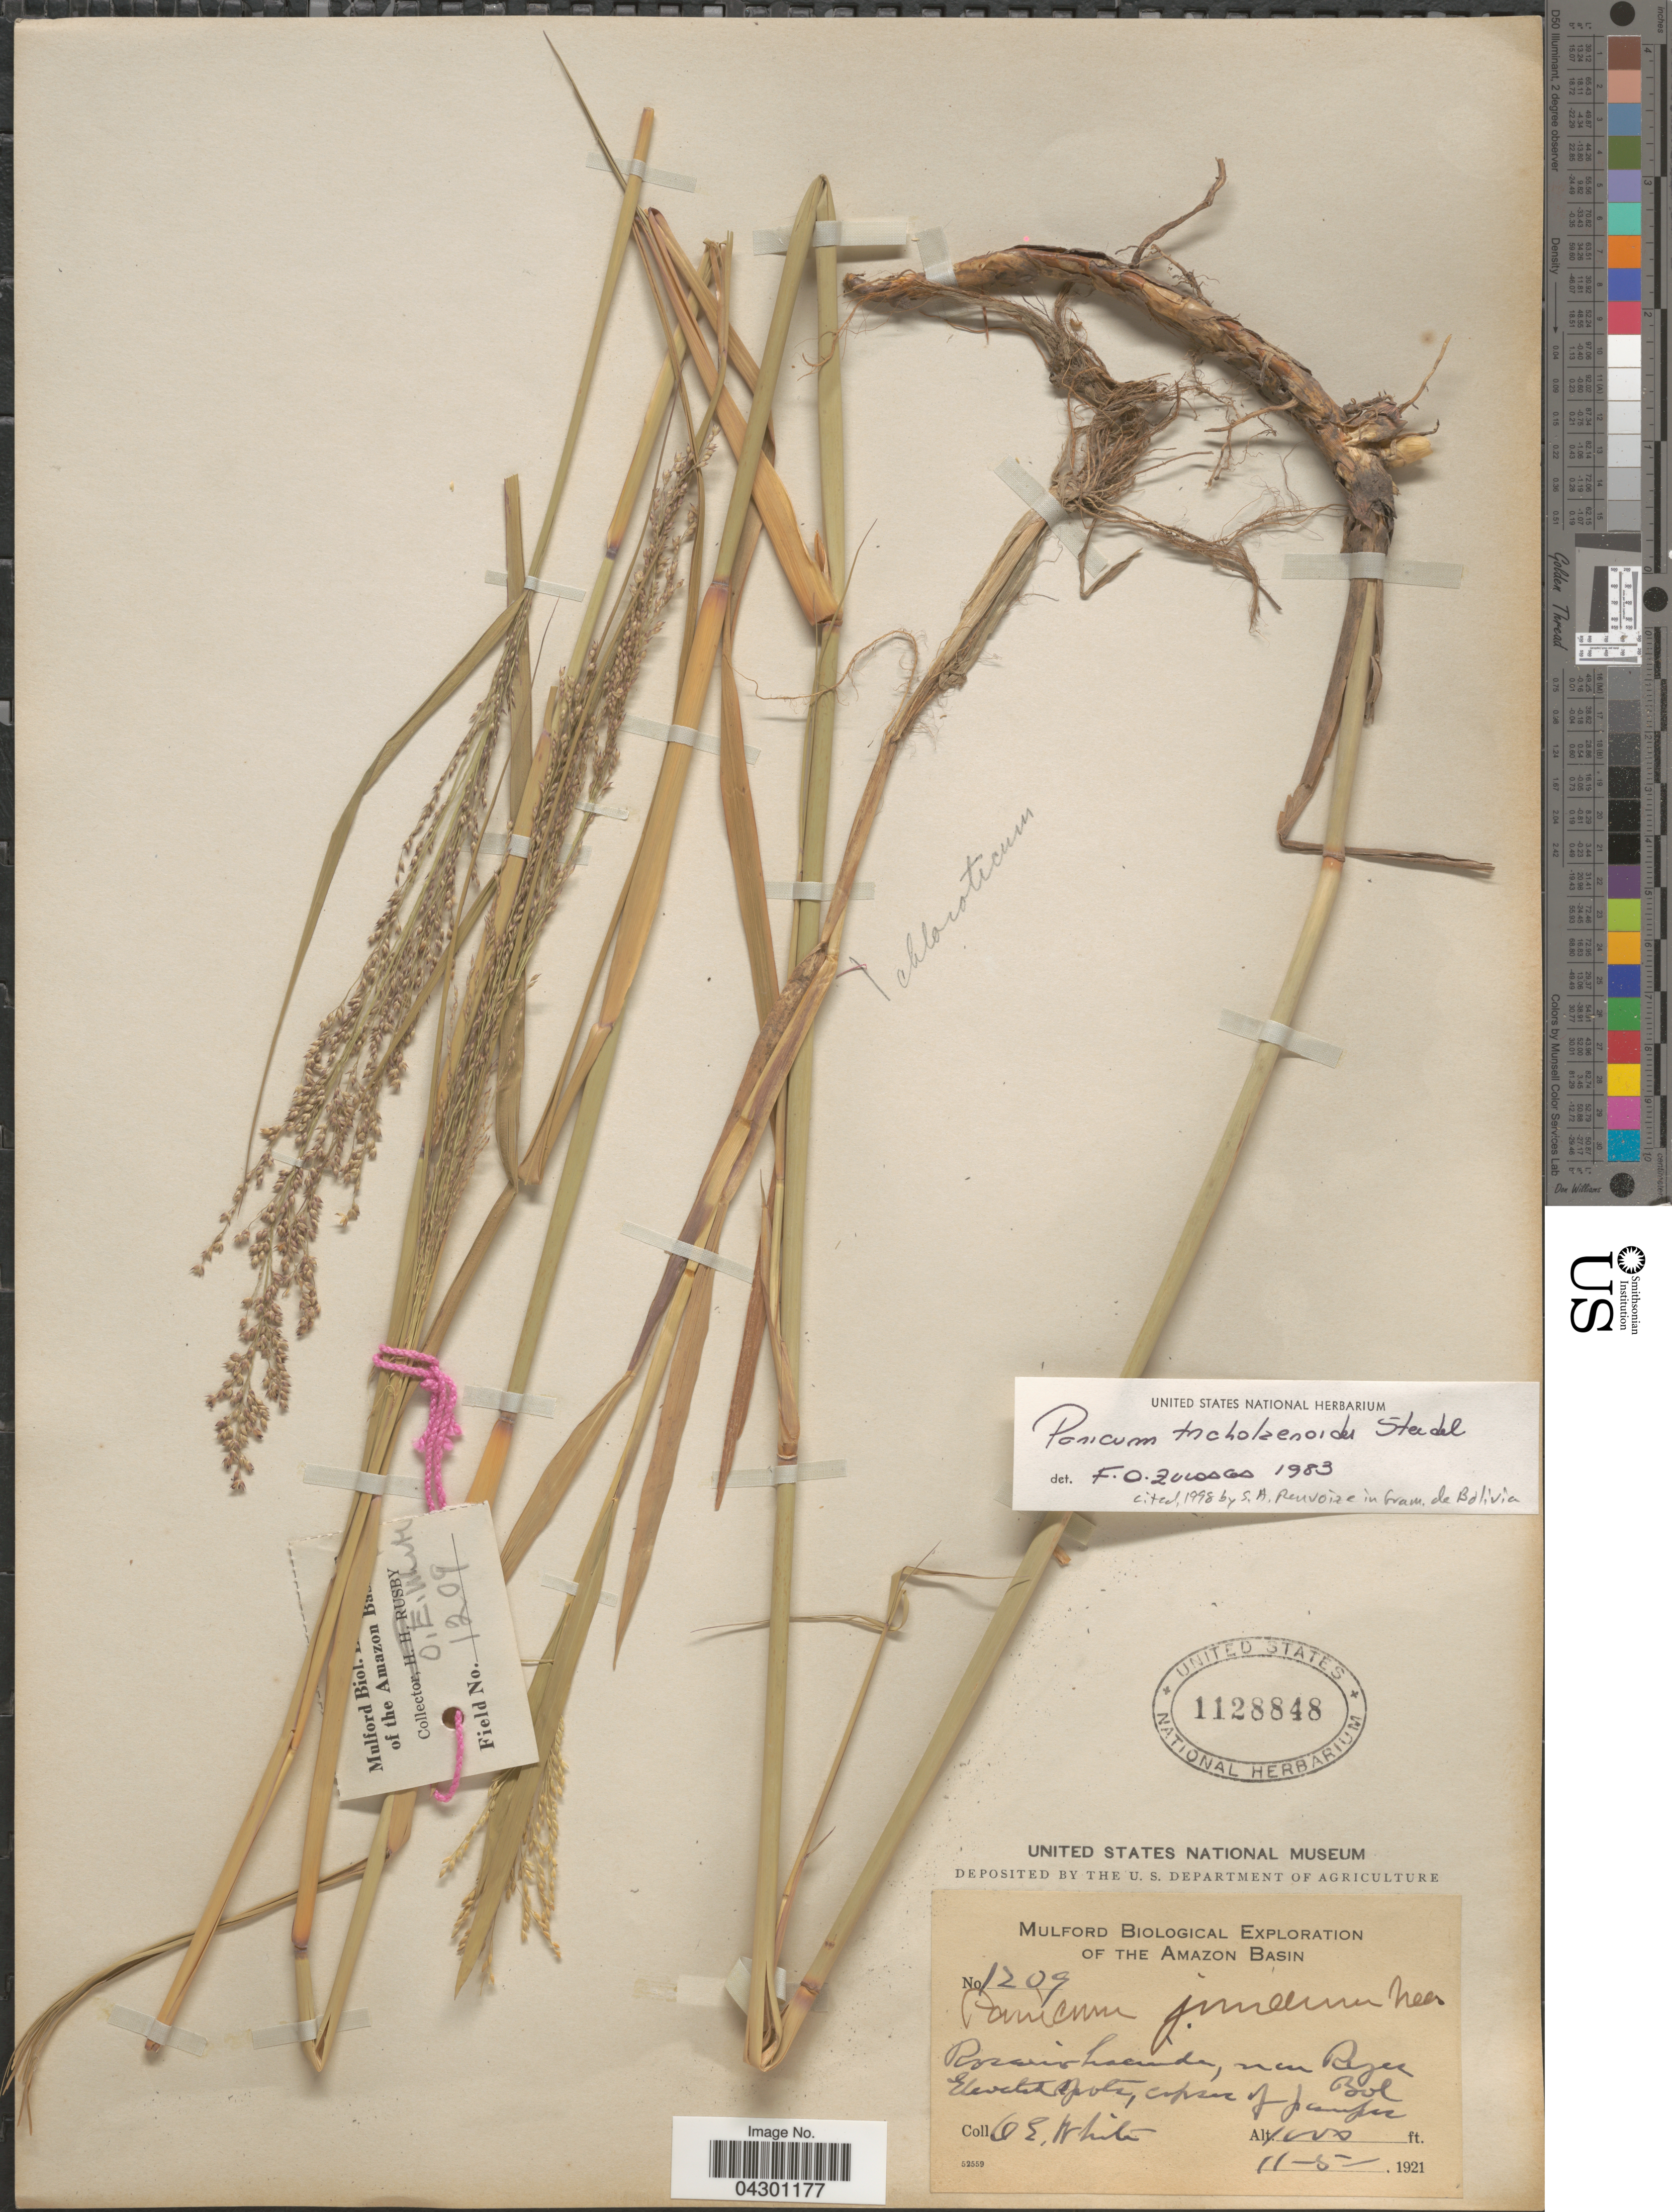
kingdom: Plantae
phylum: Tracheophyta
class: Liliopsida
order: Poales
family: Poaceae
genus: Panicum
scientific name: Panicum tricholaenoides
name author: Steud.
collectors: O. E. White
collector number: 1209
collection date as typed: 11-5-1921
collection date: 1921-11-05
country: Bolivia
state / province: Beni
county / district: José Ballivián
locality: Rosario Hacienda near Reyes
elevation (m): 305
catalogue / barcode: US 1128848